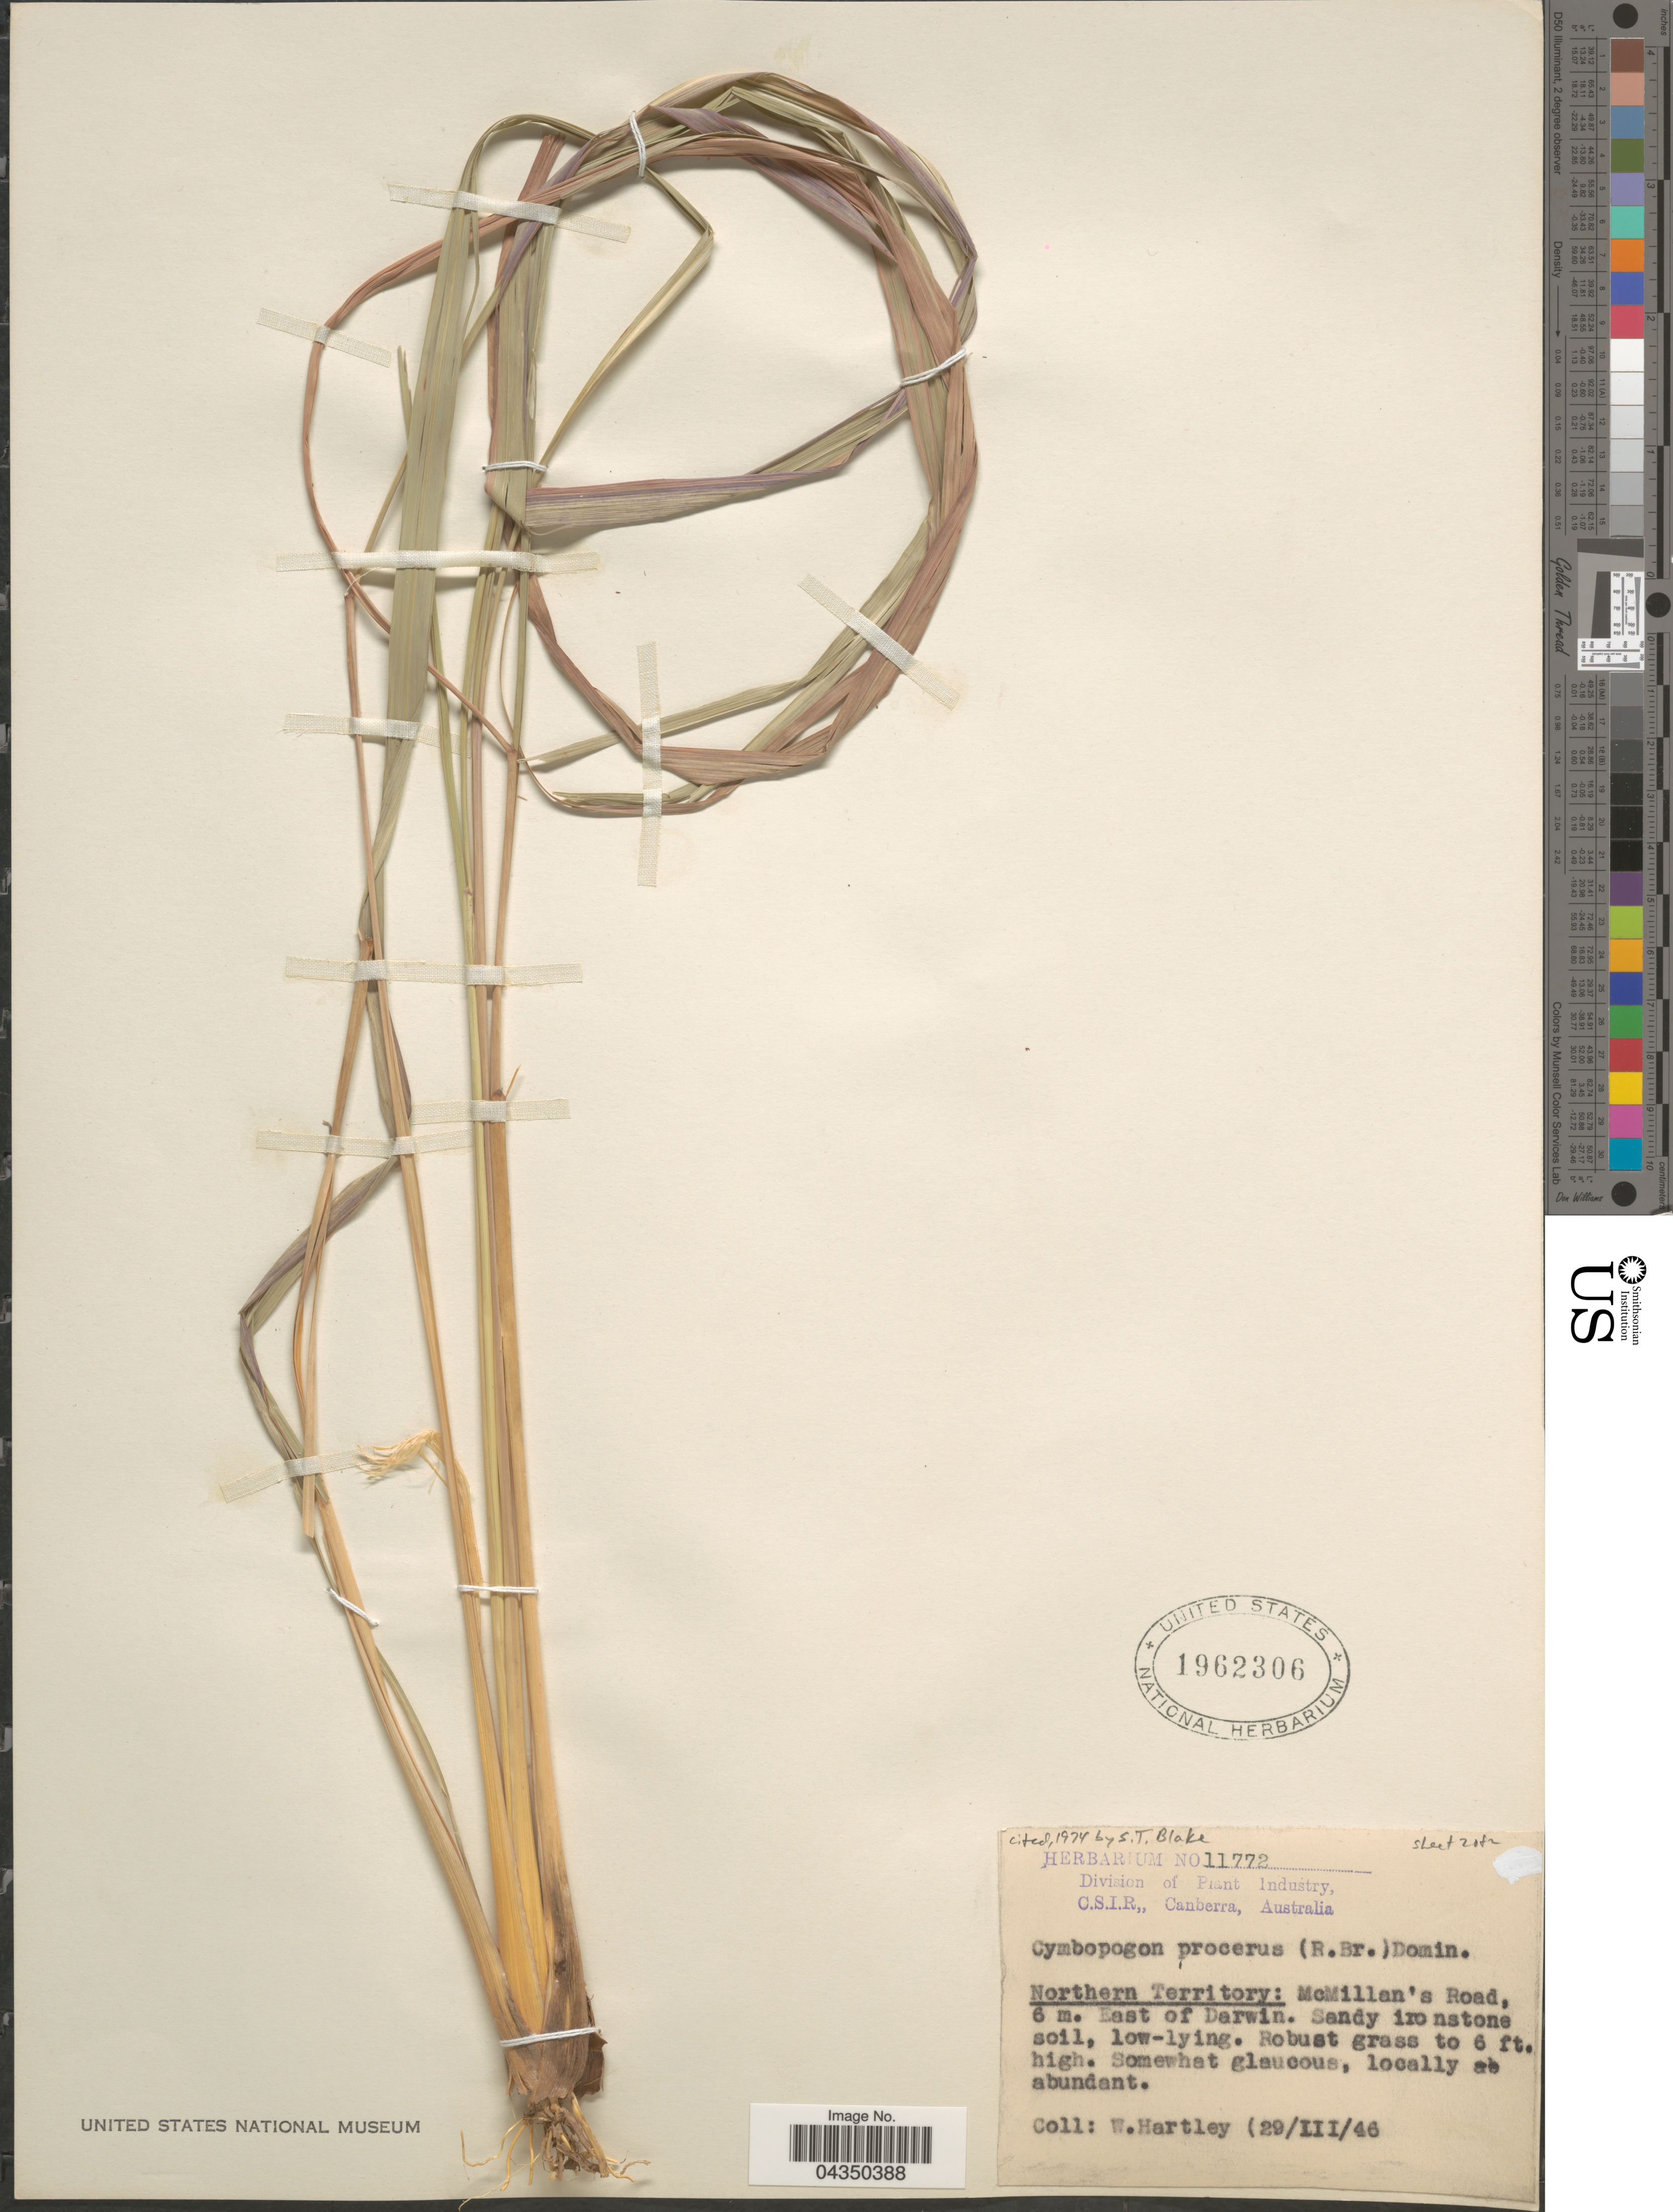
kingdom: Plantae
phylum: Tracheophyta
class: Liliopsida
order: Poales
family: Poaceae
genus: Cymbopogon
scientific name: Cymbopogon procerus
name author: Domin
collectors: W. Hartley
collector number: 11772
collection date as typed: Transcribed d/m/y: 29/3/46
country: Australia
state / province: Northern Territory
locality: McMillan's Road, 6 m. East of Darwin.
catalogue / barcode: US 1962306